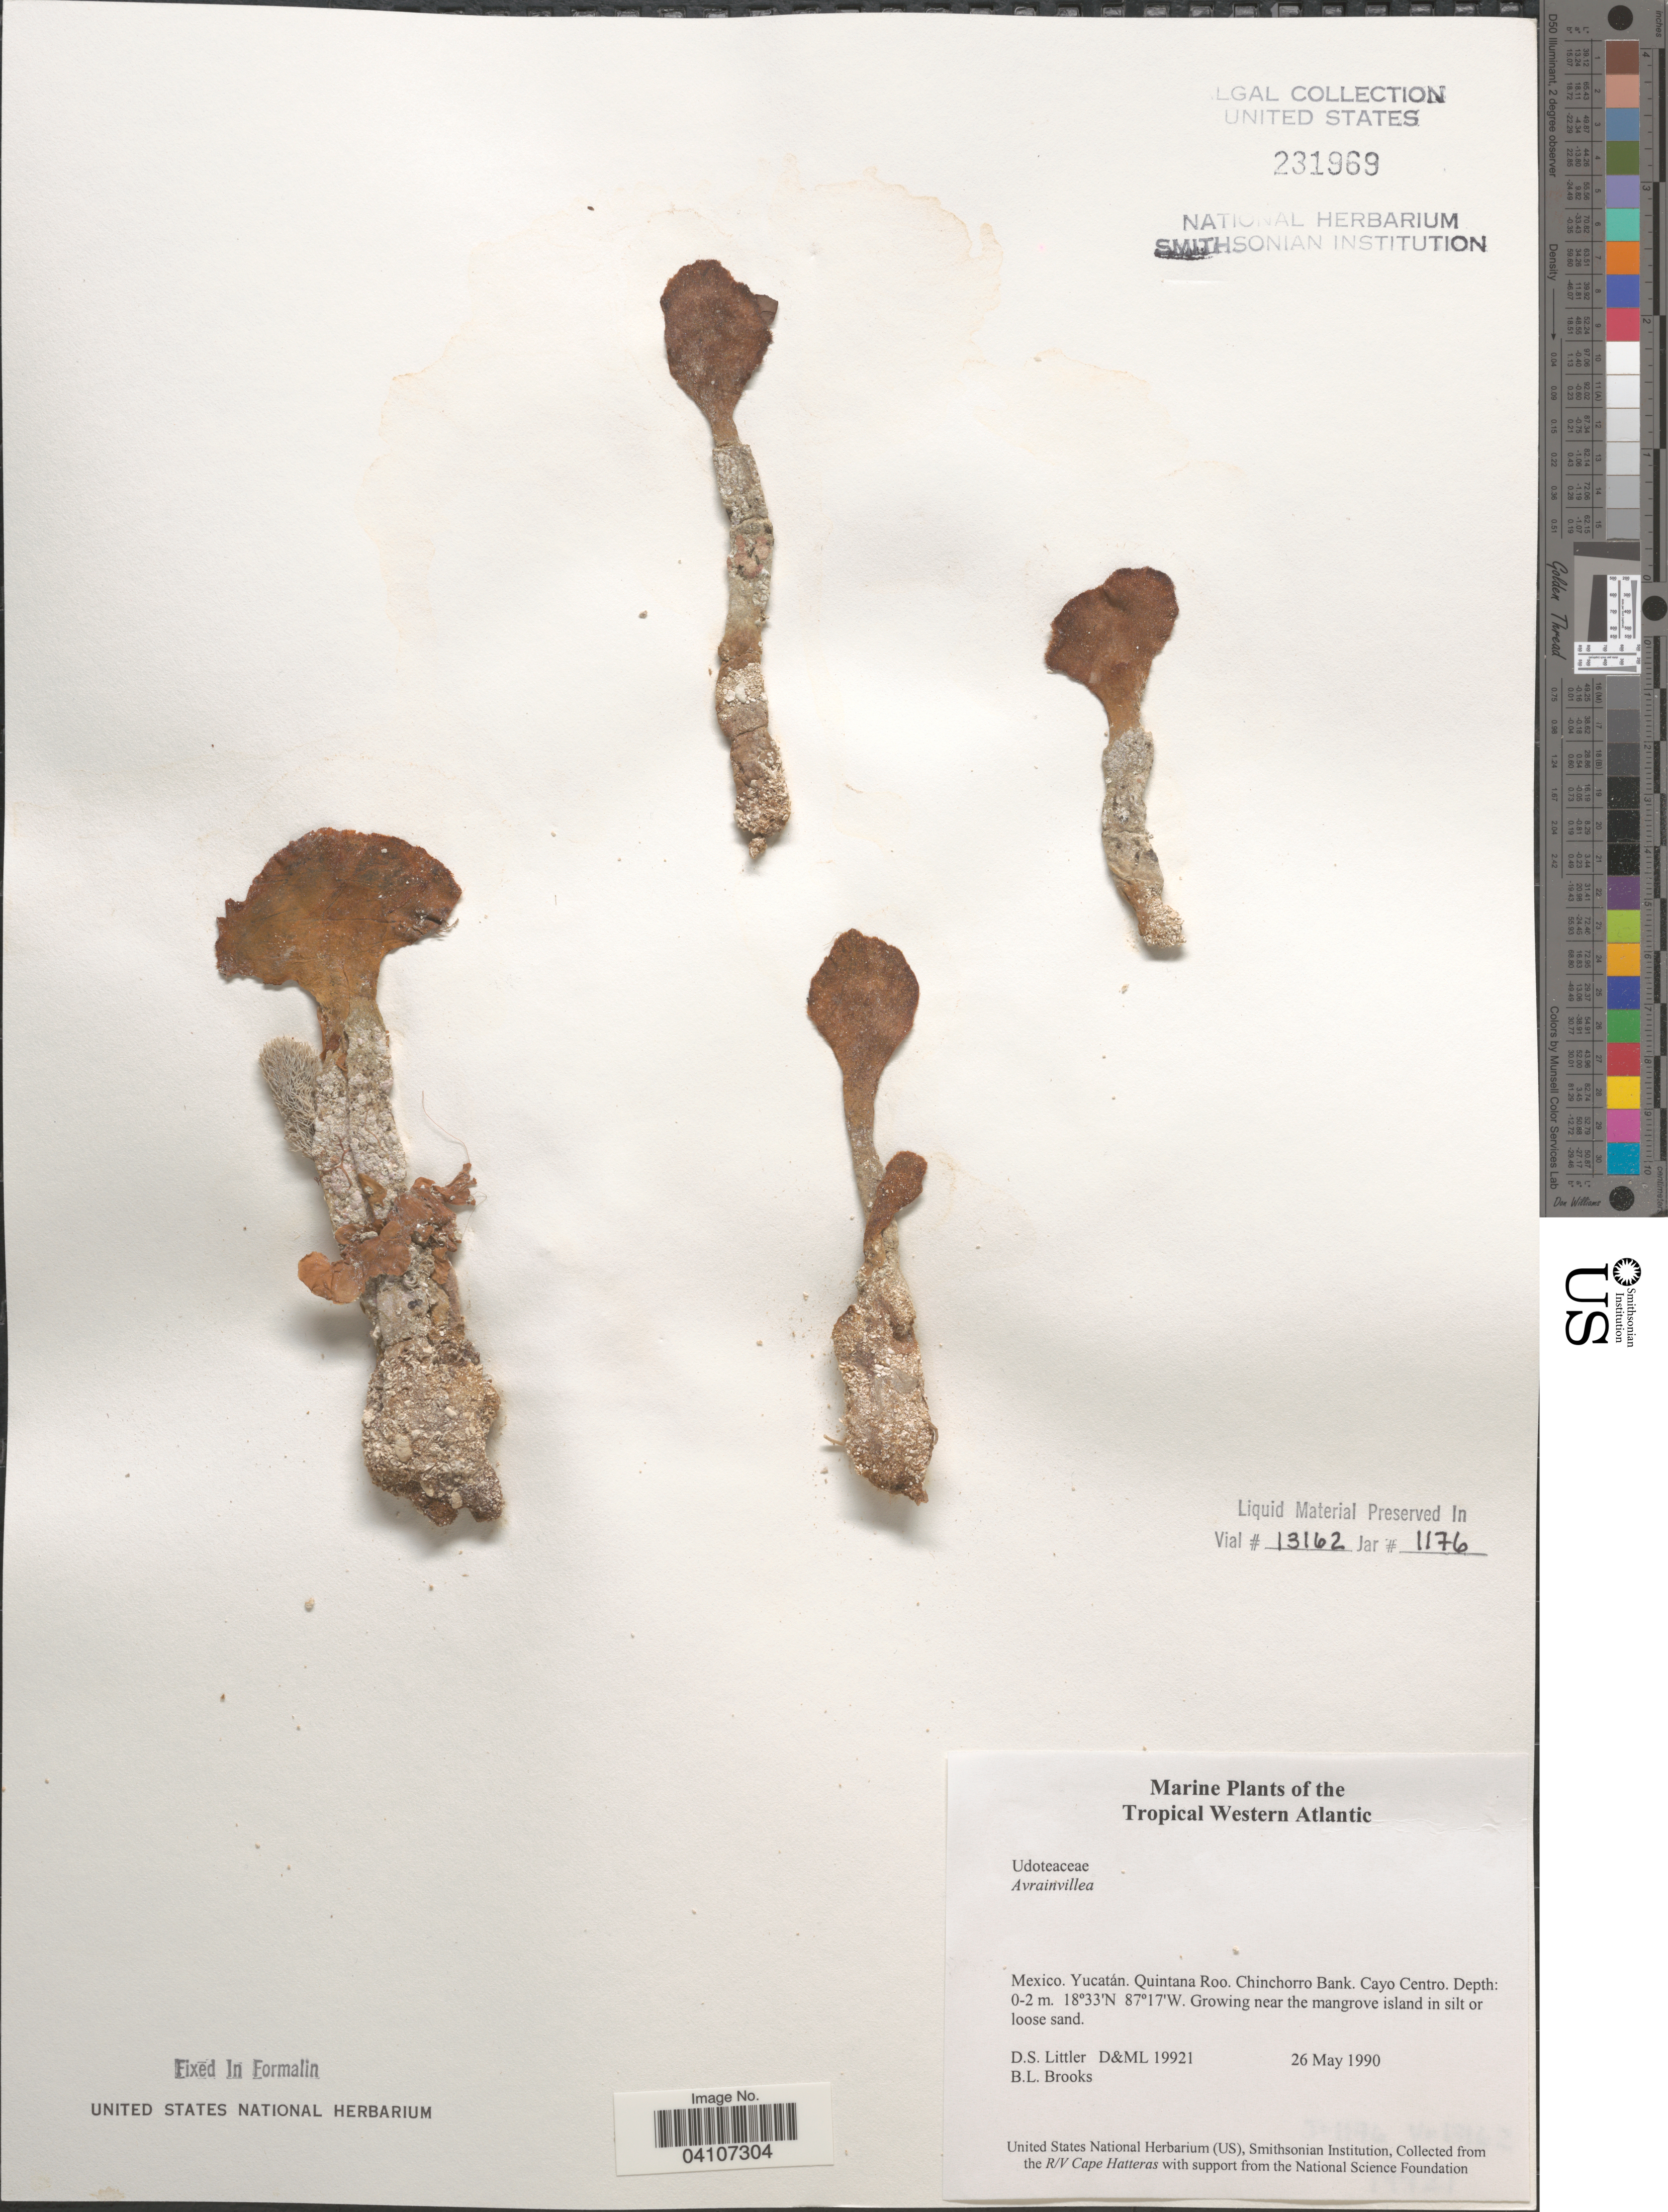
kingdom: Plantae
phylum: Chlorophyta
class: Ulvophyceae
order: Bryopsidales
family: Dichotomosiphonaceae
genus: Avrainvillea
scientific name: Avrainvillea sp.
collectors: D. S. Littler & B. Brooks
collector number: D&ML19921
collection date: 1990-05-26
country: Mexico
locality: Tropical Western Atlantic. Yucatán. Quintana Roo. Chinchorro Bank. Cayo Centro. Near the mangrove island.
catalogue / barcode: US 231969